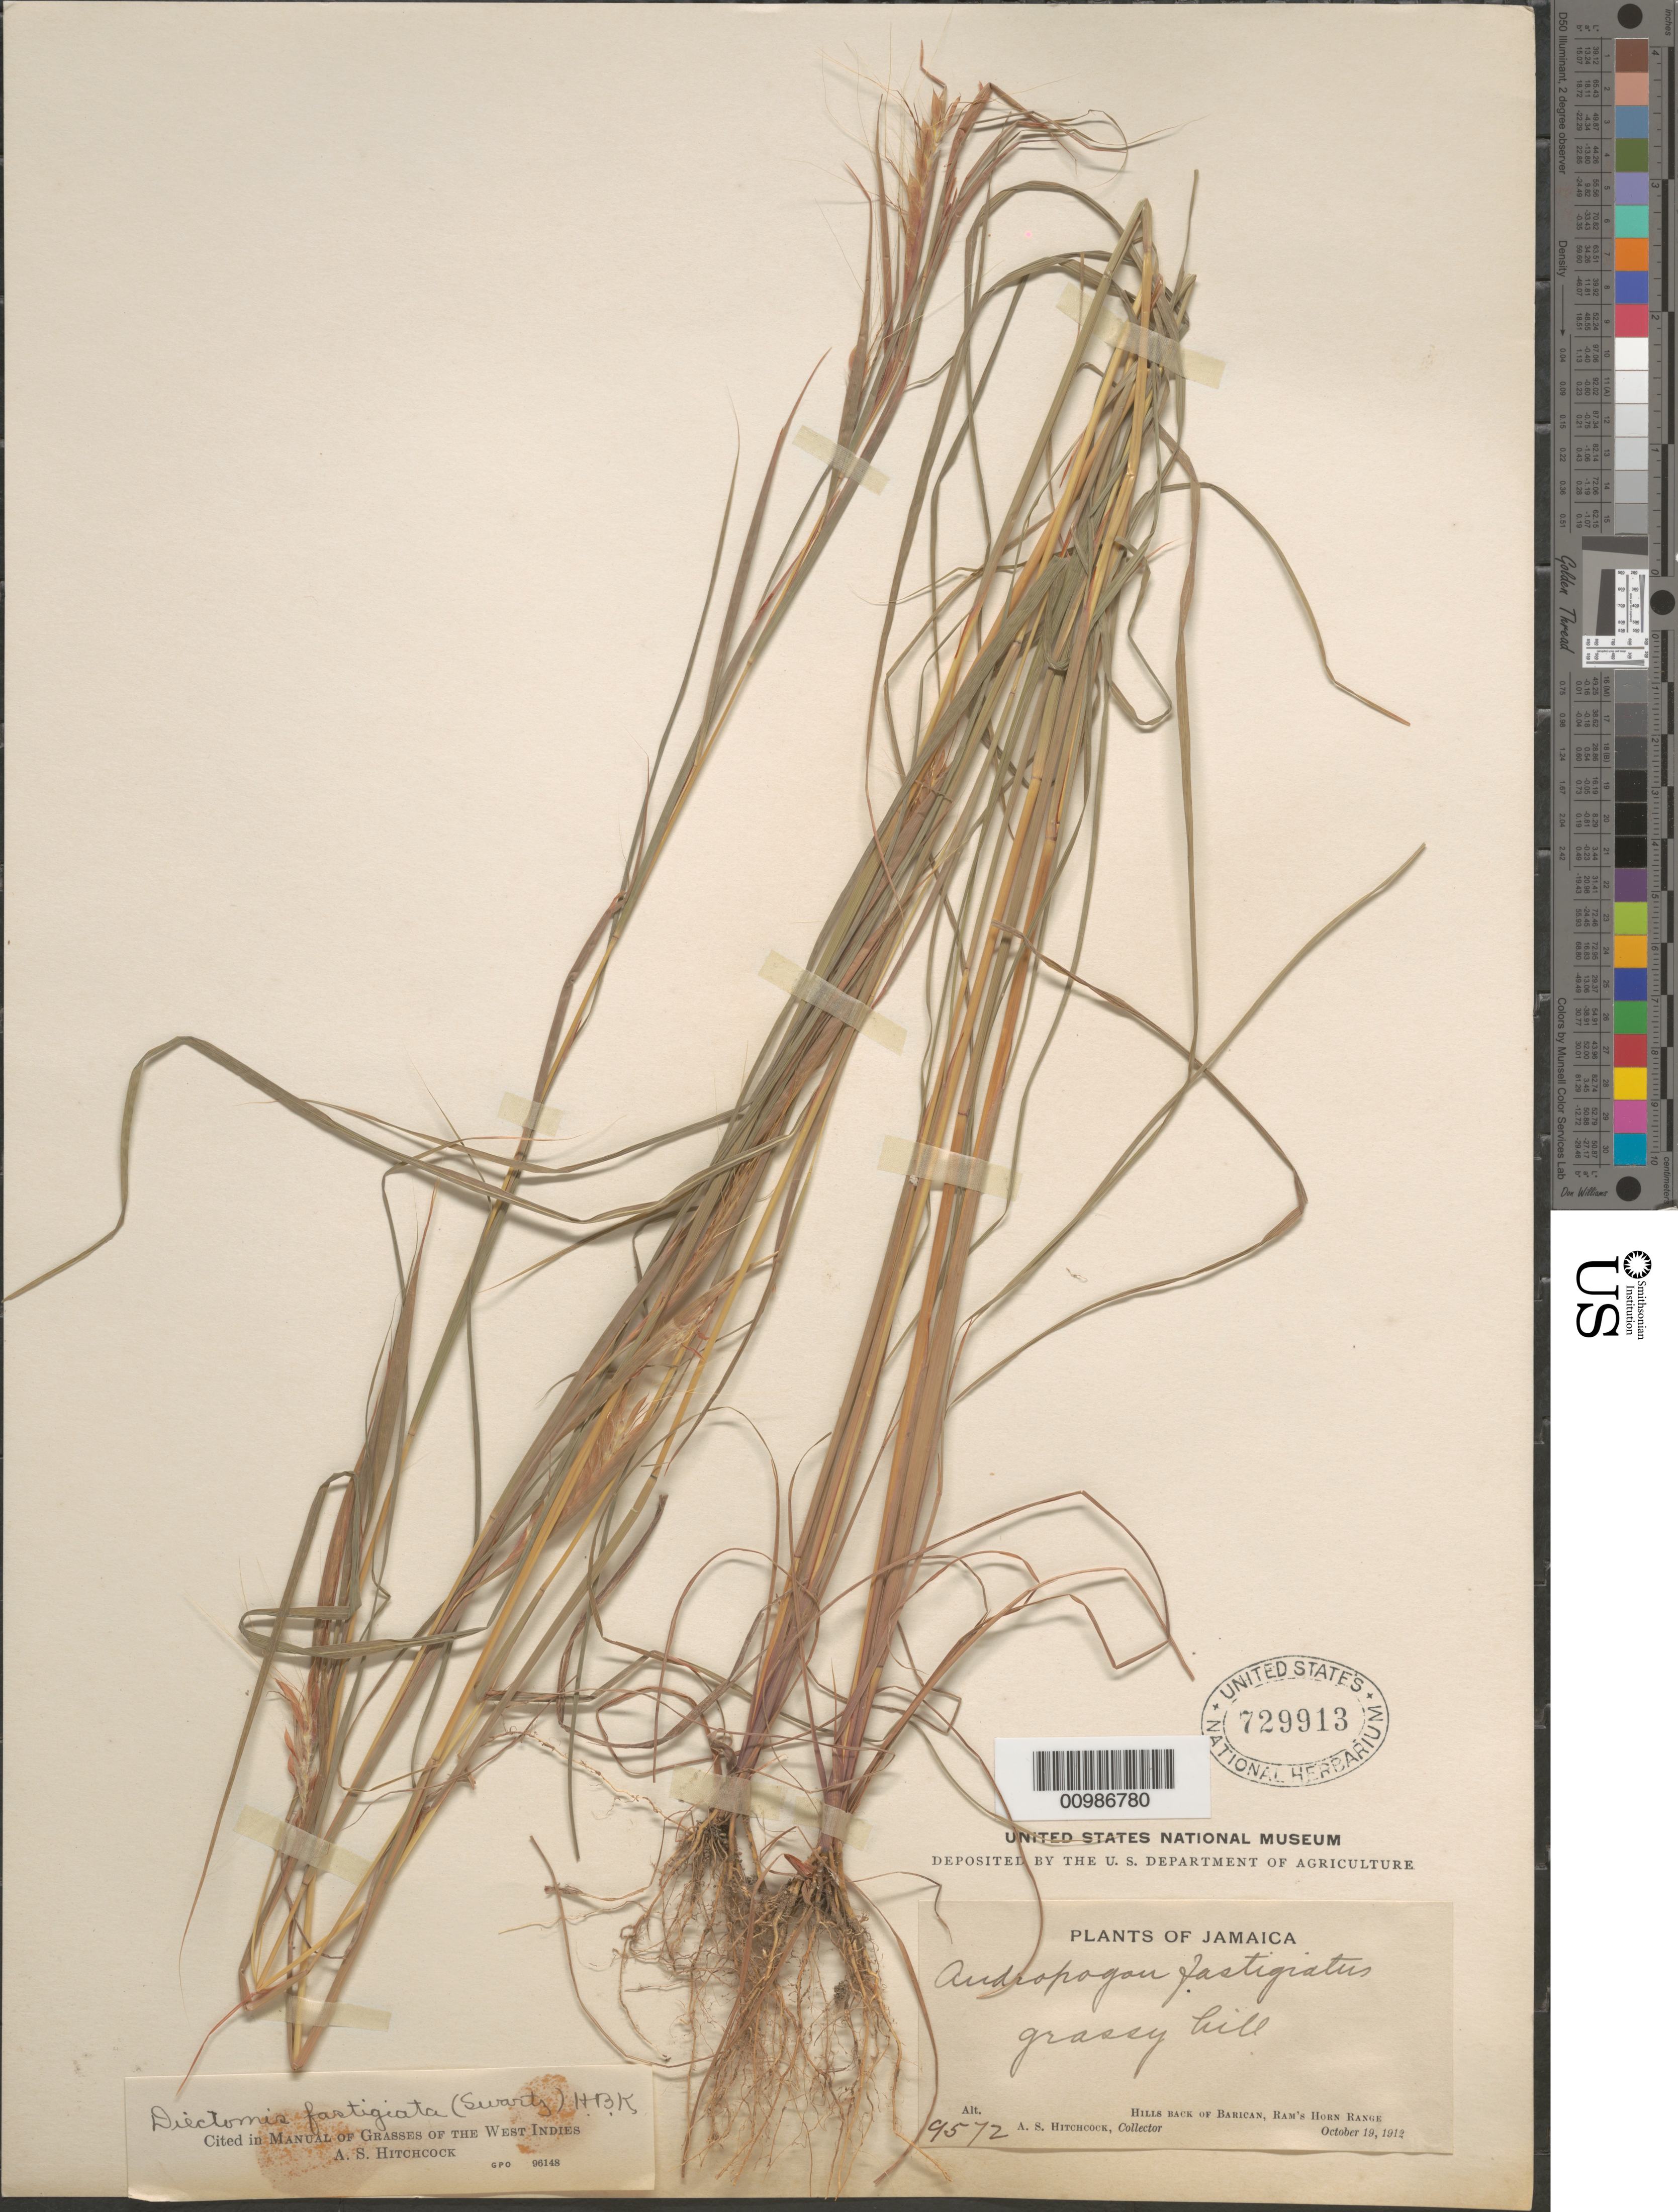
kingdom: Plantae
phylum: Tracheophyta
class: Liliopsida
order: Poales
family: Poaceae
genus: Andropogon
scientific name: Andropogon fastigiatus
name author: Sw.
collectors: A. S. Hitchcock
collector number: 9572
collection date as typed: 19 Oct 1912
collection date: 1912-10-19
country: Jamaica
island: Jamaica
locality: Hills Back of Barican, Ram's Horn Range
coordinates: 0 N, 0 E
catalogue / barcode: US 729913